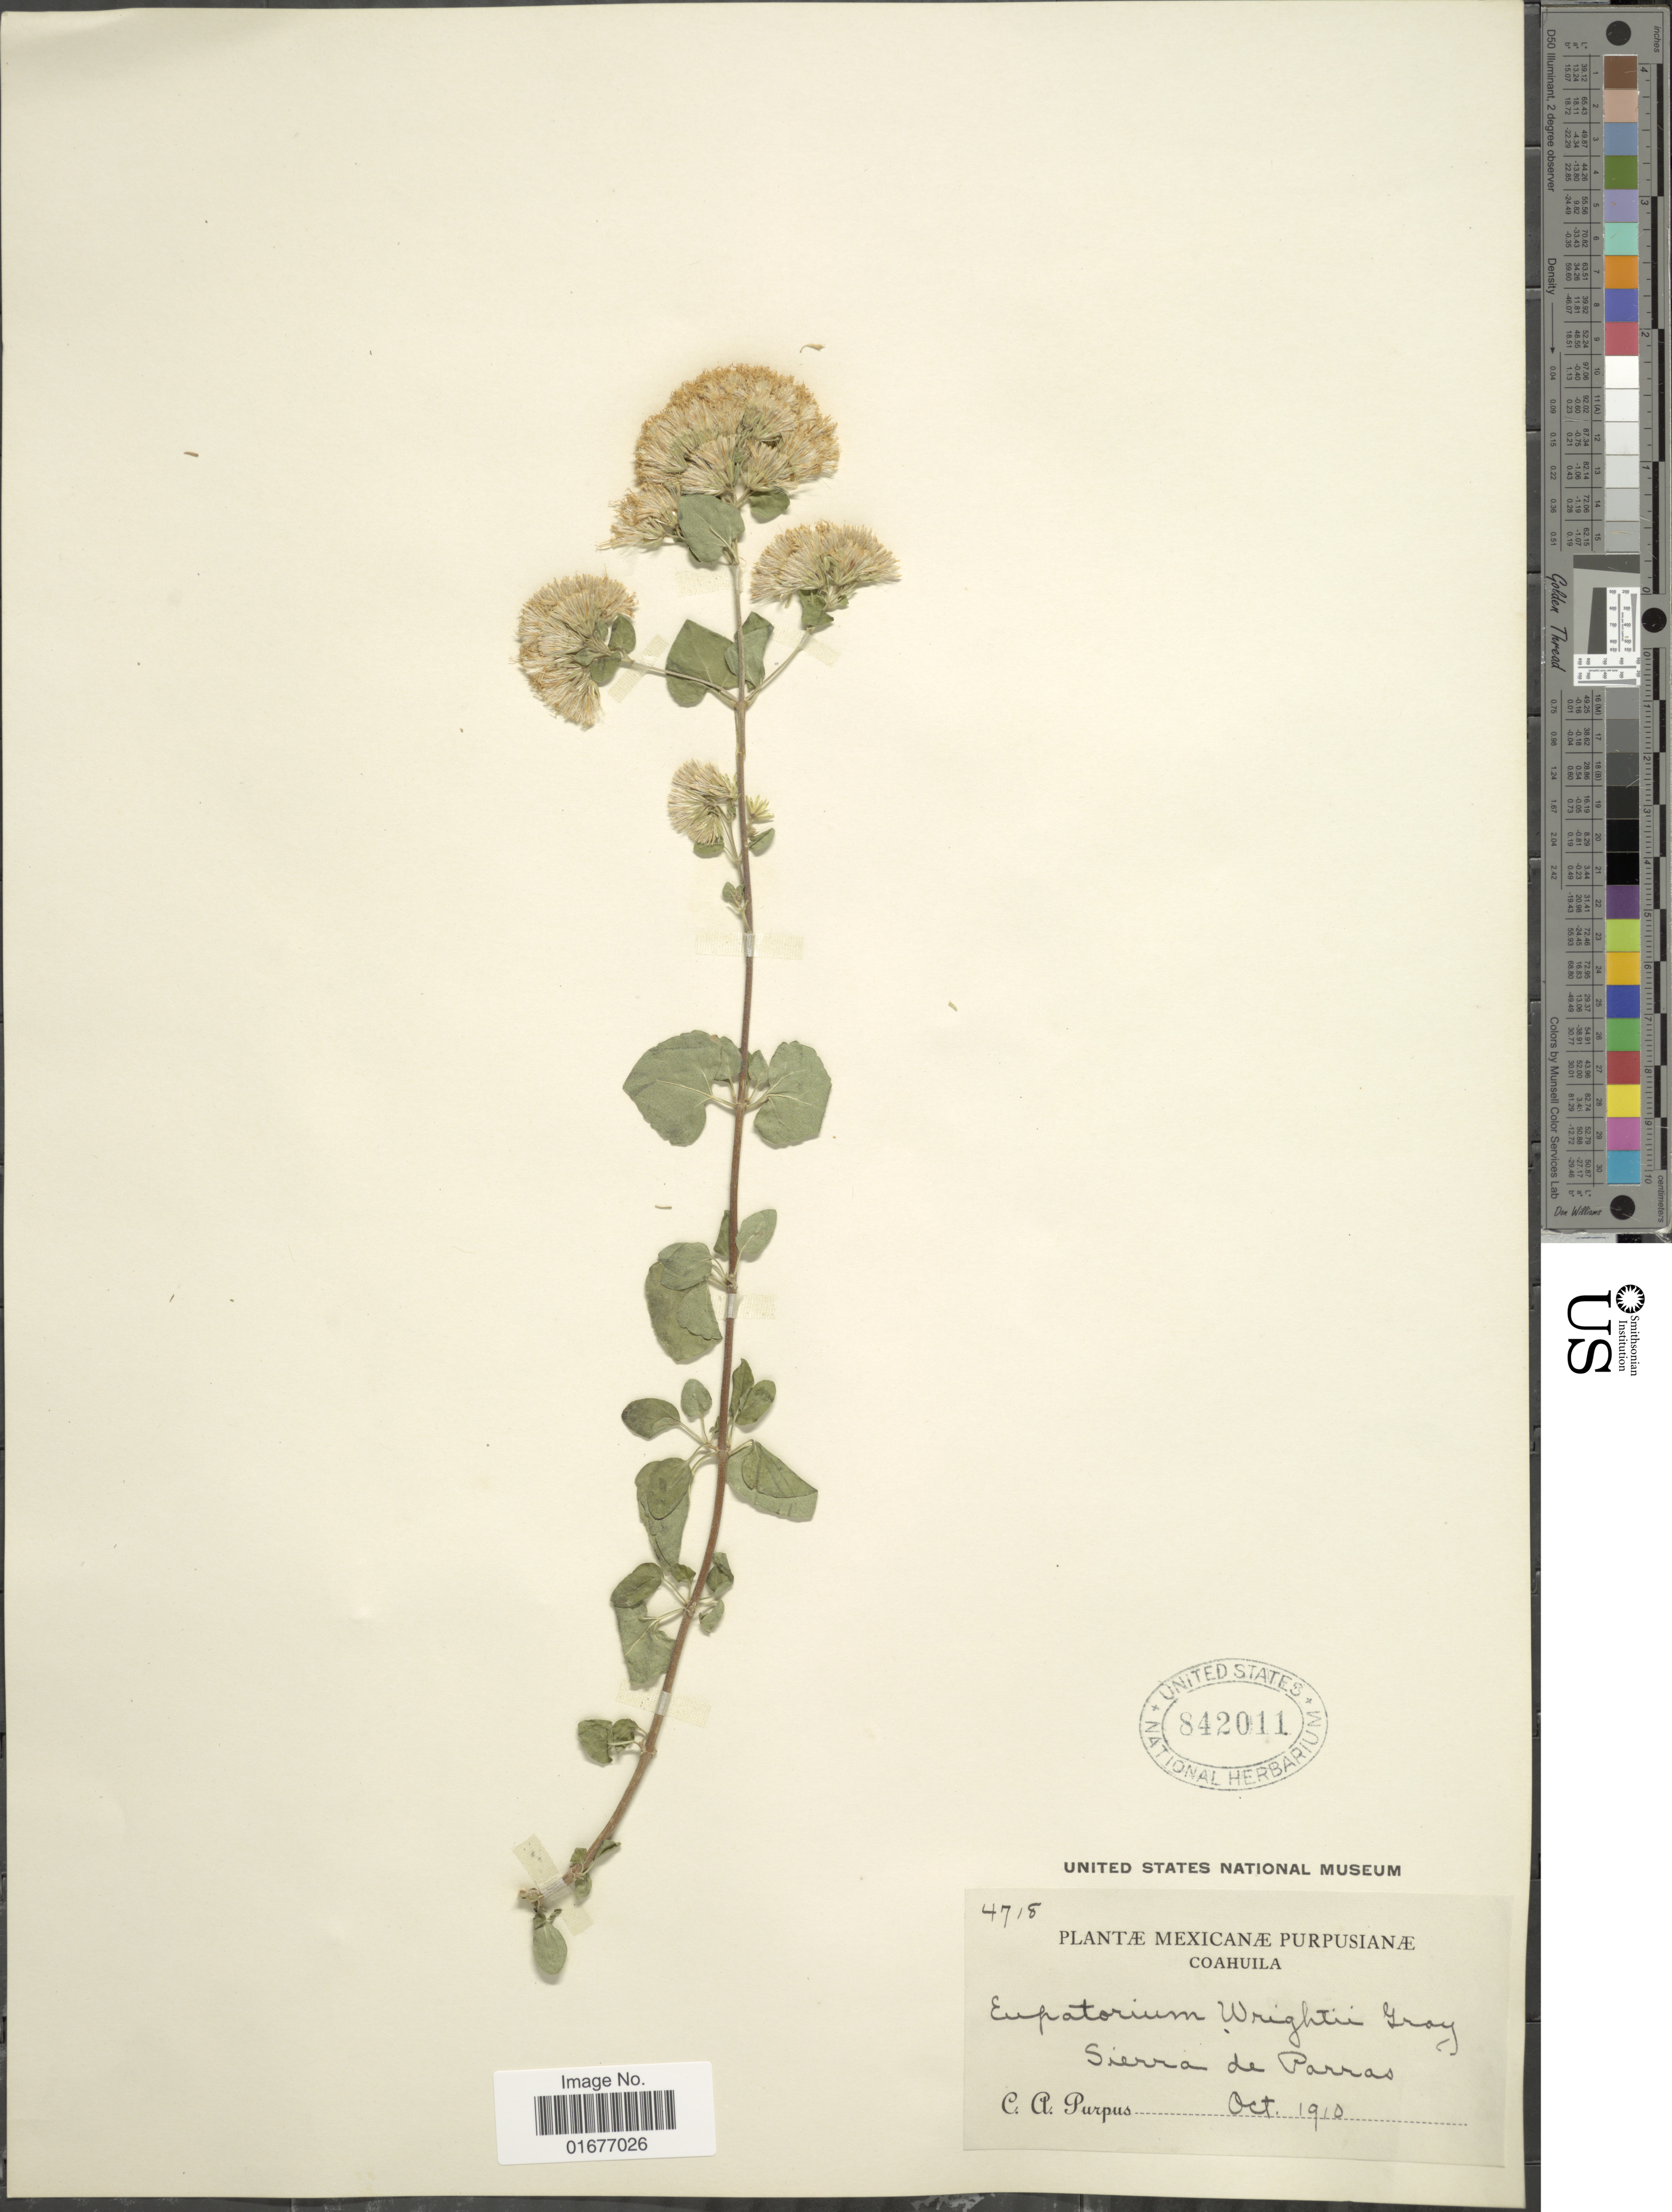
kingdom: Plantae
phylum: Tracheophyta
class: Magnoliopsida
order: Asterales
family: Asteraceae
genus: Ageratina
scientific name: Ageratina wrightii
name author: (A. Gray) R.M. King & H. Rob.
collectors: C. A. Purpus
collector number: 4718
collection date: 1910-10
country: Mexico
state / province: Coahuila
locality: Mexicanae Purpusianae, Sierra de Parras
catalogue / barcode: US 842011